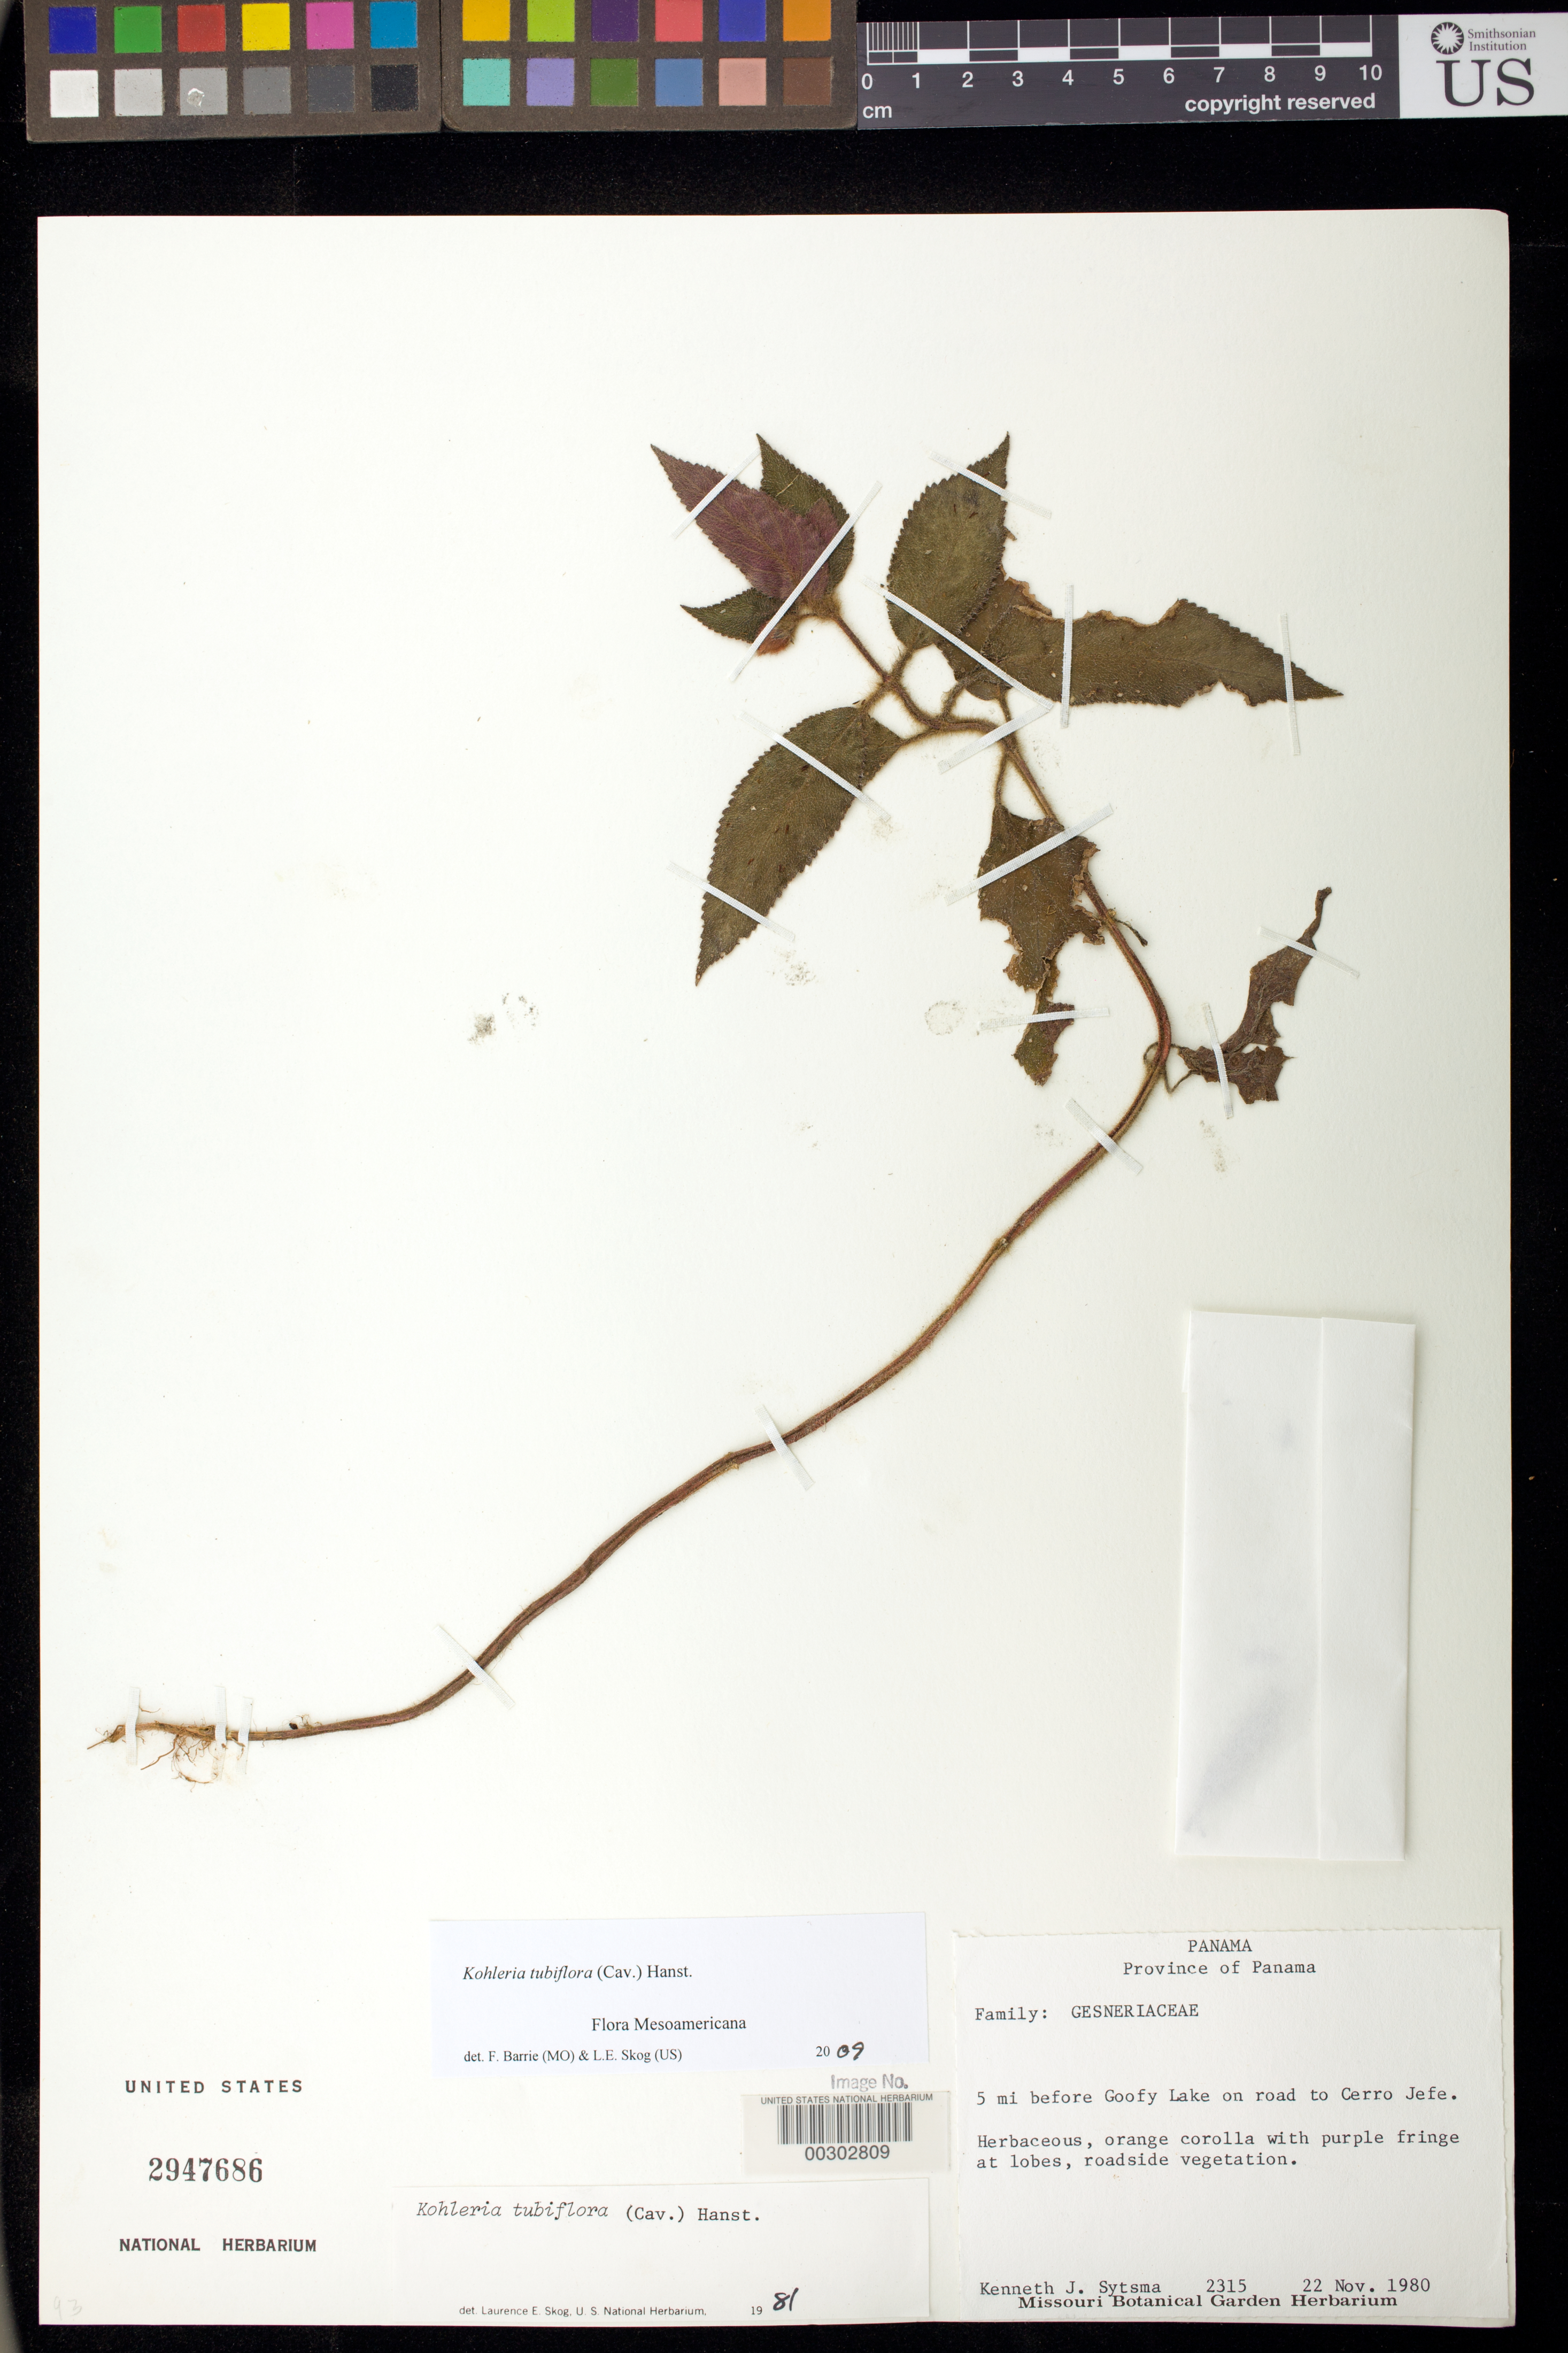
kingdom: Plantae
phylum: Tracheophyta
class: Magnoliopsida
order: Lamiales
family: Gesneriaceae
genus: Kohleria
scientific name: Kohleria tubiflora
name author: (Cav.) Hanst.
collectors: K. J. Sytsma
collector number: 2315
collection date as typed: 22 Nov 1980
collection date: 1980-11-22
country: Panama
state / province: Panamá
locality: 5 mi before Goofy Lake on road to Cerro Jefe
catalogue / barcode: US 2947686